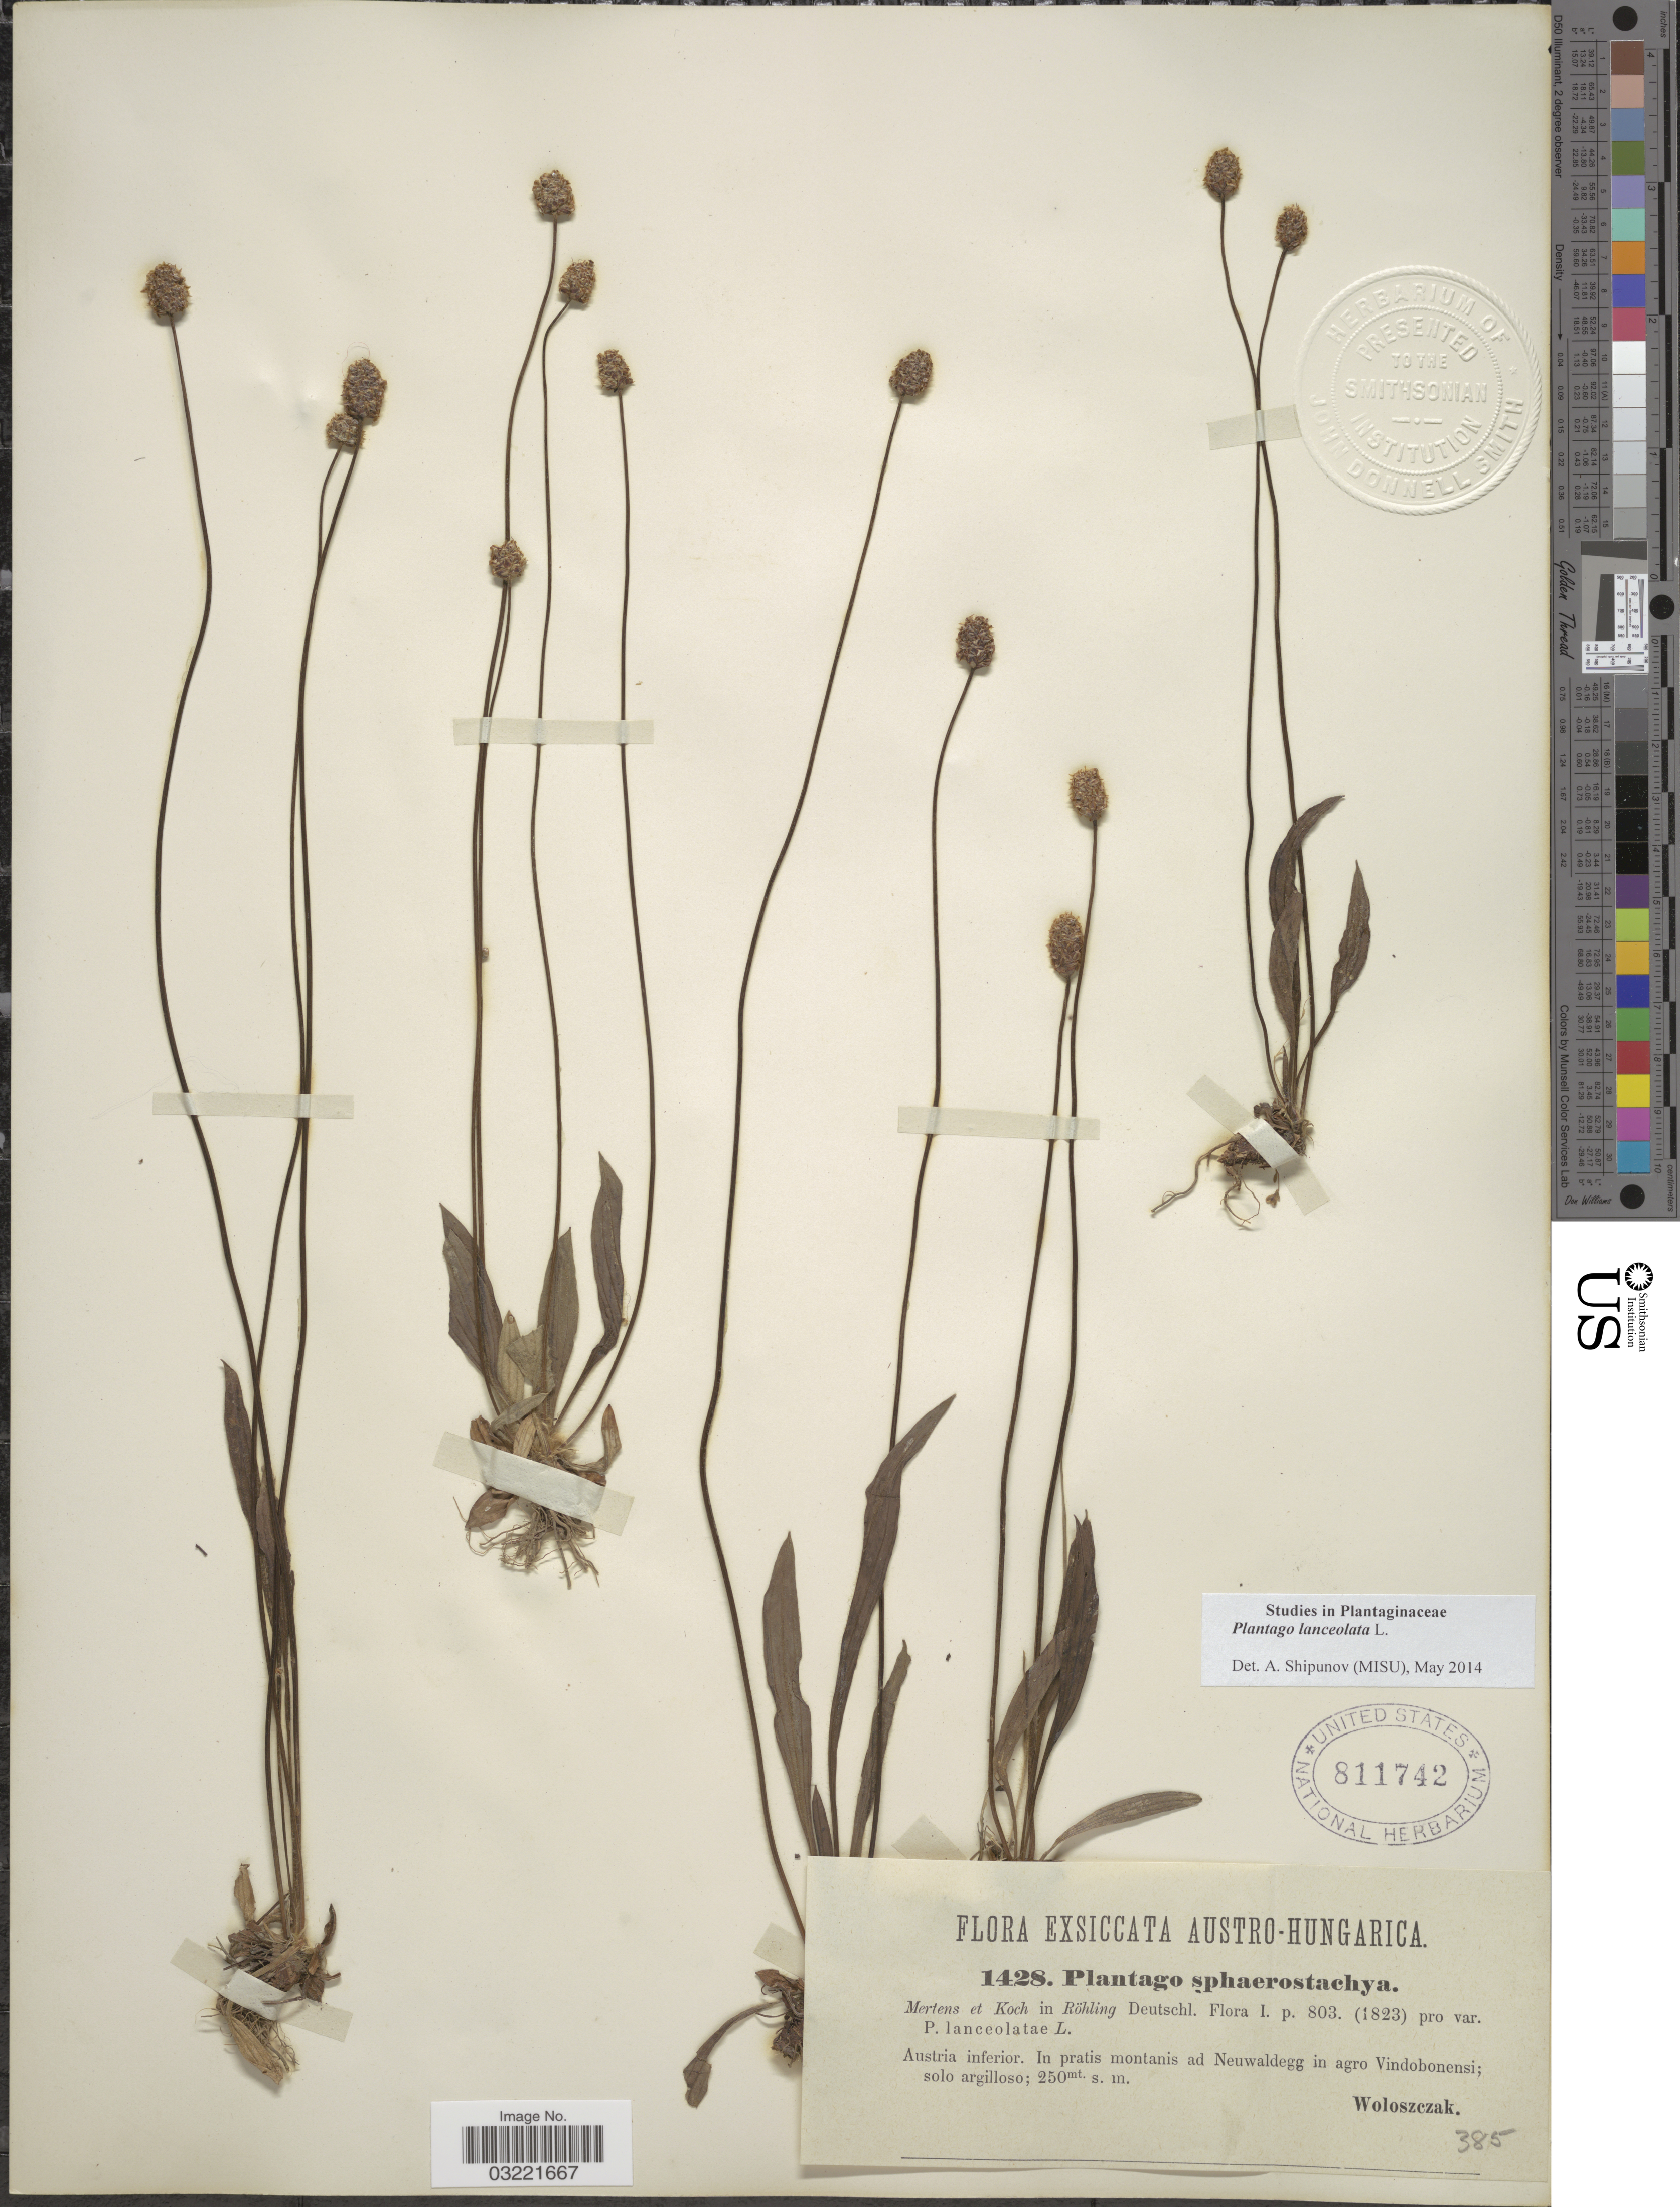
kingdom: Plantae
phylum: Tracheophyta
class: Magnoliopsida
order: Lamiales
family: Plantaginaceae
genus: Plantago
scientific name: Plantago lanceolata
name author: L.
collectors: Woloszczak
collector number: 1428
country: Austria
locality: Austria inferior. In pratis montanis ad Neuwaldegg in agro Vindobonensi.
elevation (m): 250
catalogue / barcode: US 811742